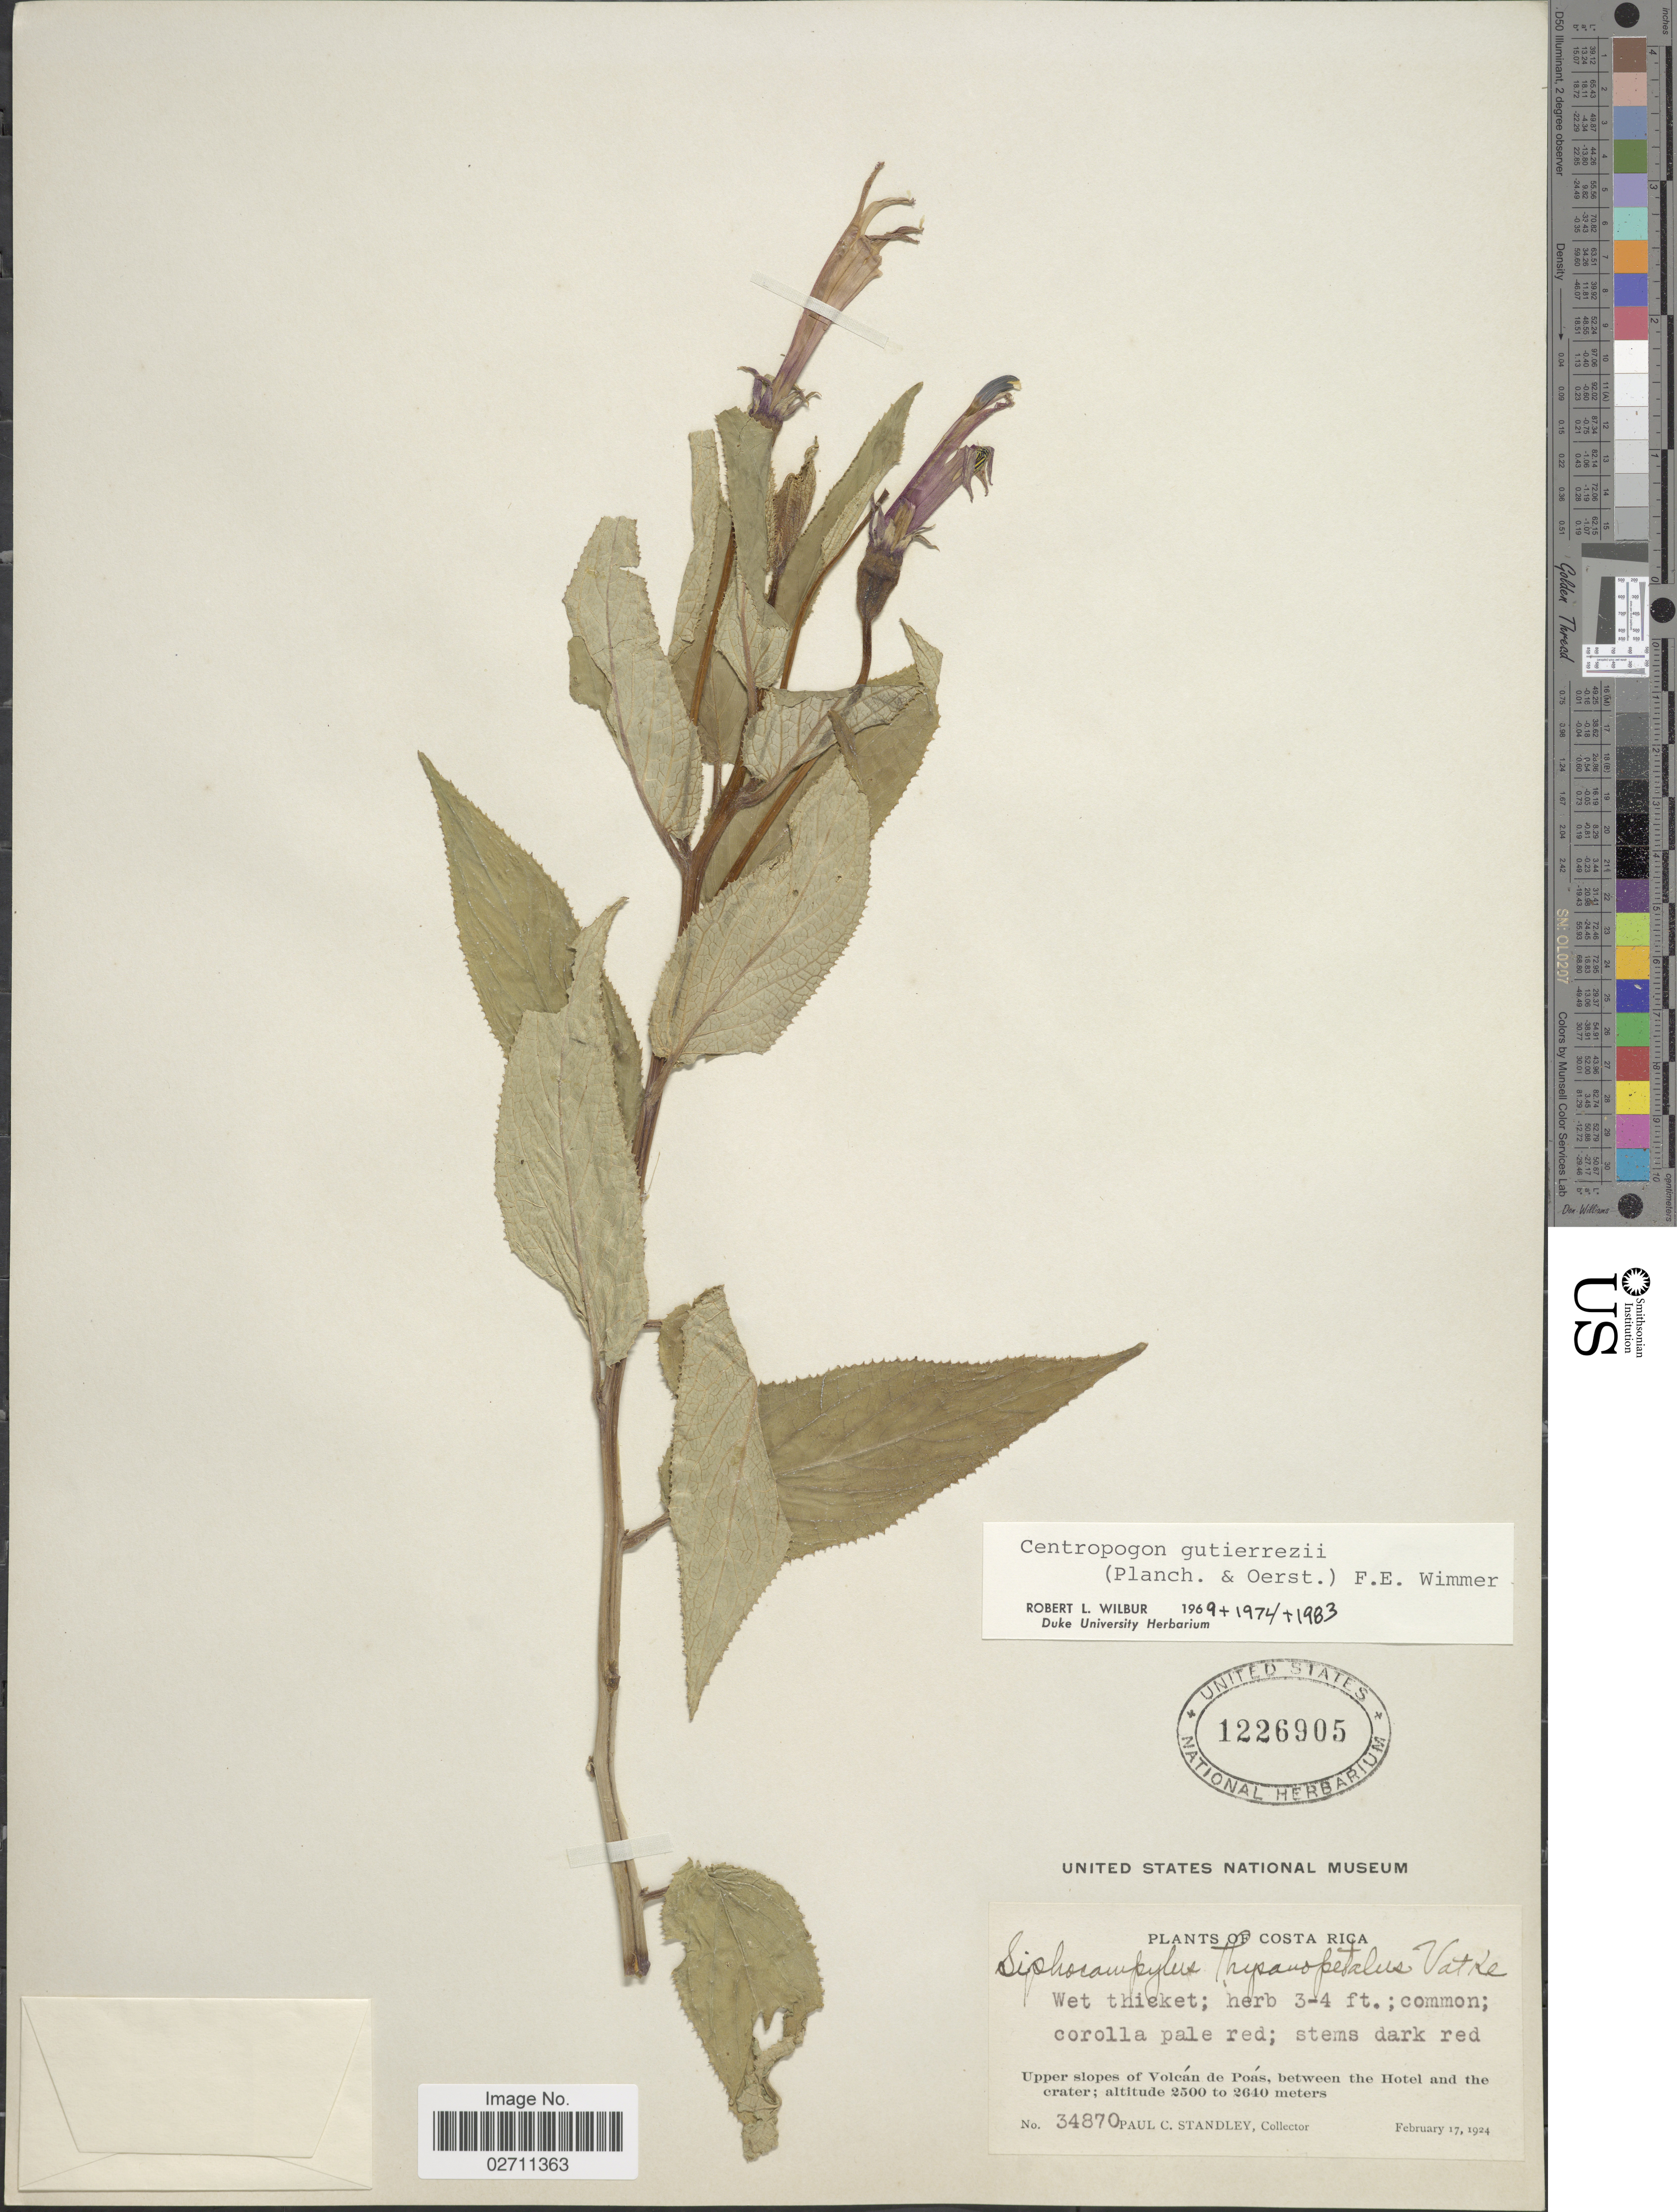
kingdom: Plantae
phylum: Tracheophyta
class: Magnoliopsida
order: Asterales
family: Campanulaceae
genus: Centropogon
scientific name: Centropogon gutierrezii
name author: (Planch. & Oerst.) E. Wimm.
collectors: P. C. Standley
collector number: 34870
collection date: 1924-02-17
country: Costa Rica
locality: Upper slopes of Volcan de Poas, between the Hotel and the crater.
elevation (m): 2500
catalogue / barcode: US 1226905